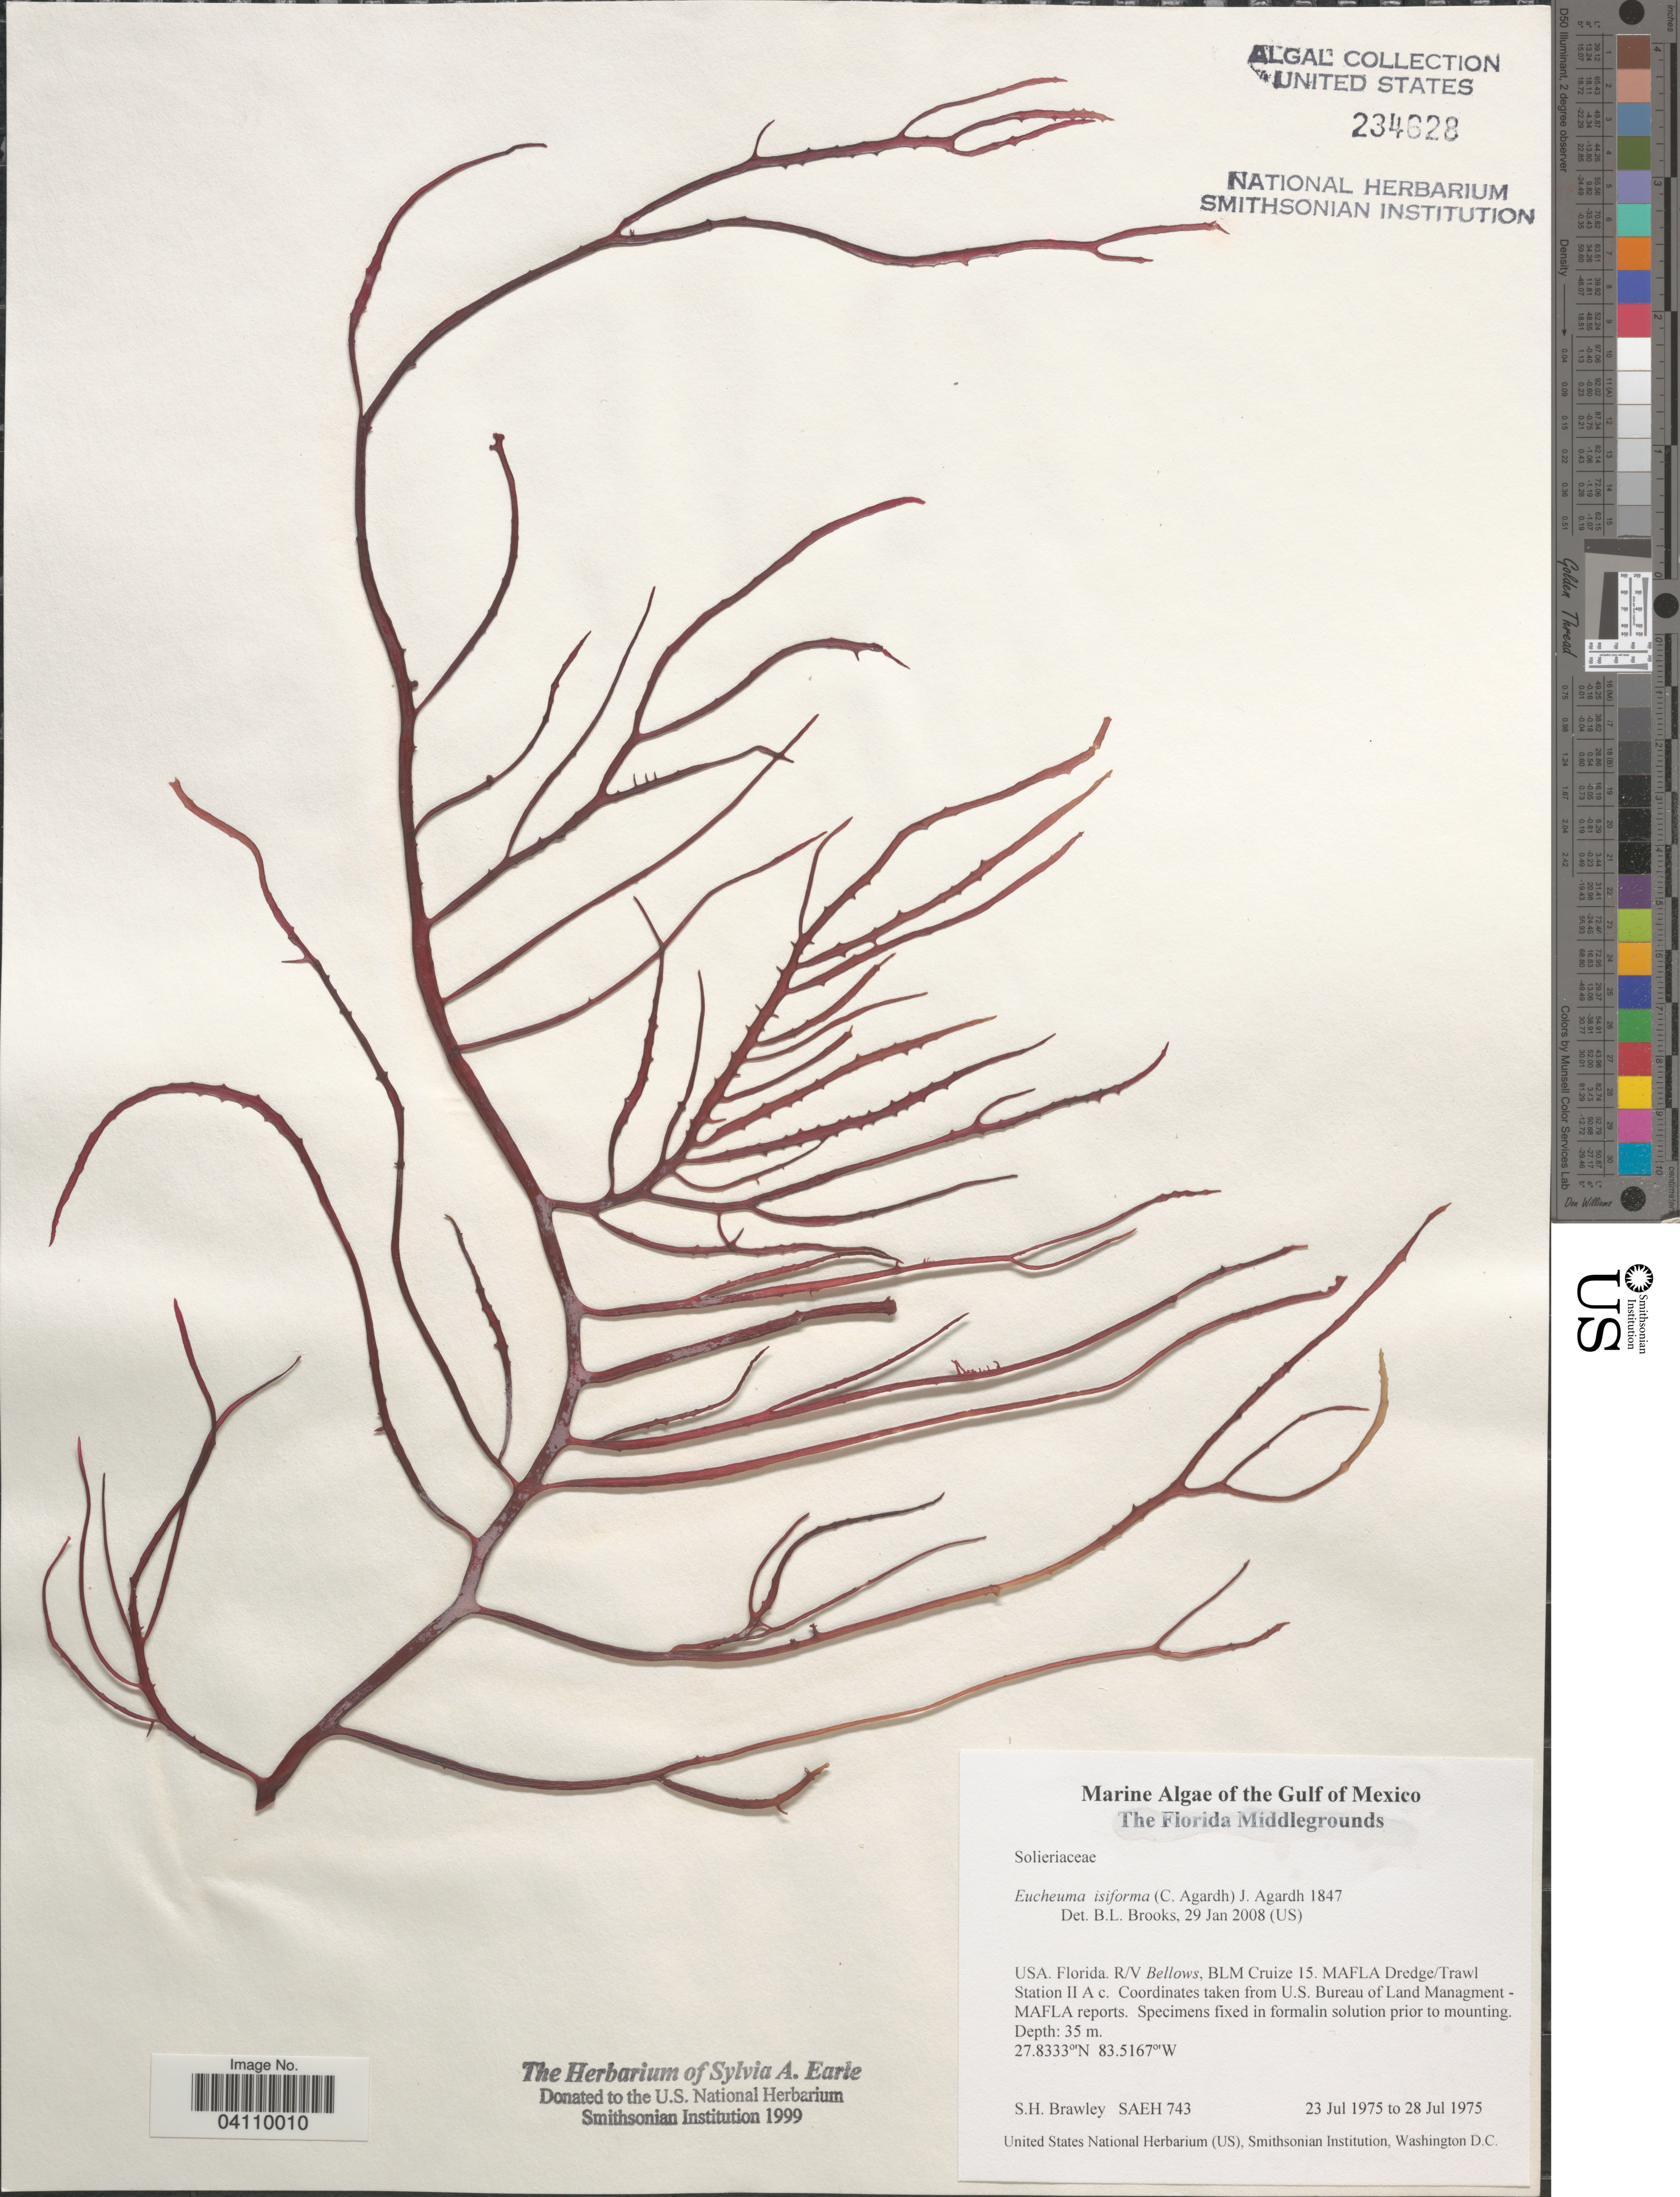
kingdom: Plantae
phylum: Rhodophyta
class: Florideophyceae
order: Gigartinales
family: Solieriaceae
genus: Eucheumatopsis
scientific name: Eucheumatopsis isiformis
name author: (C. Agardh) M.L. Núñez-Resendiz et al.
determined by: Algae name updating Project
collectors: S. Brawley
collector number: SAEH 743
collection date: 1975-07-23/1975-07-28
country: United States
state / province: Florida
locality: The Gulf of Mexico. The Florida Middlegrounds. R/V Bellows, BLM Cruize 15. MAFLA Dredge/Trawl Station II A c. Coordinates taken from U.S. Bureau of Land Managment - MAFLA reports [unsure placement].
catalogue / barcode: US 234628